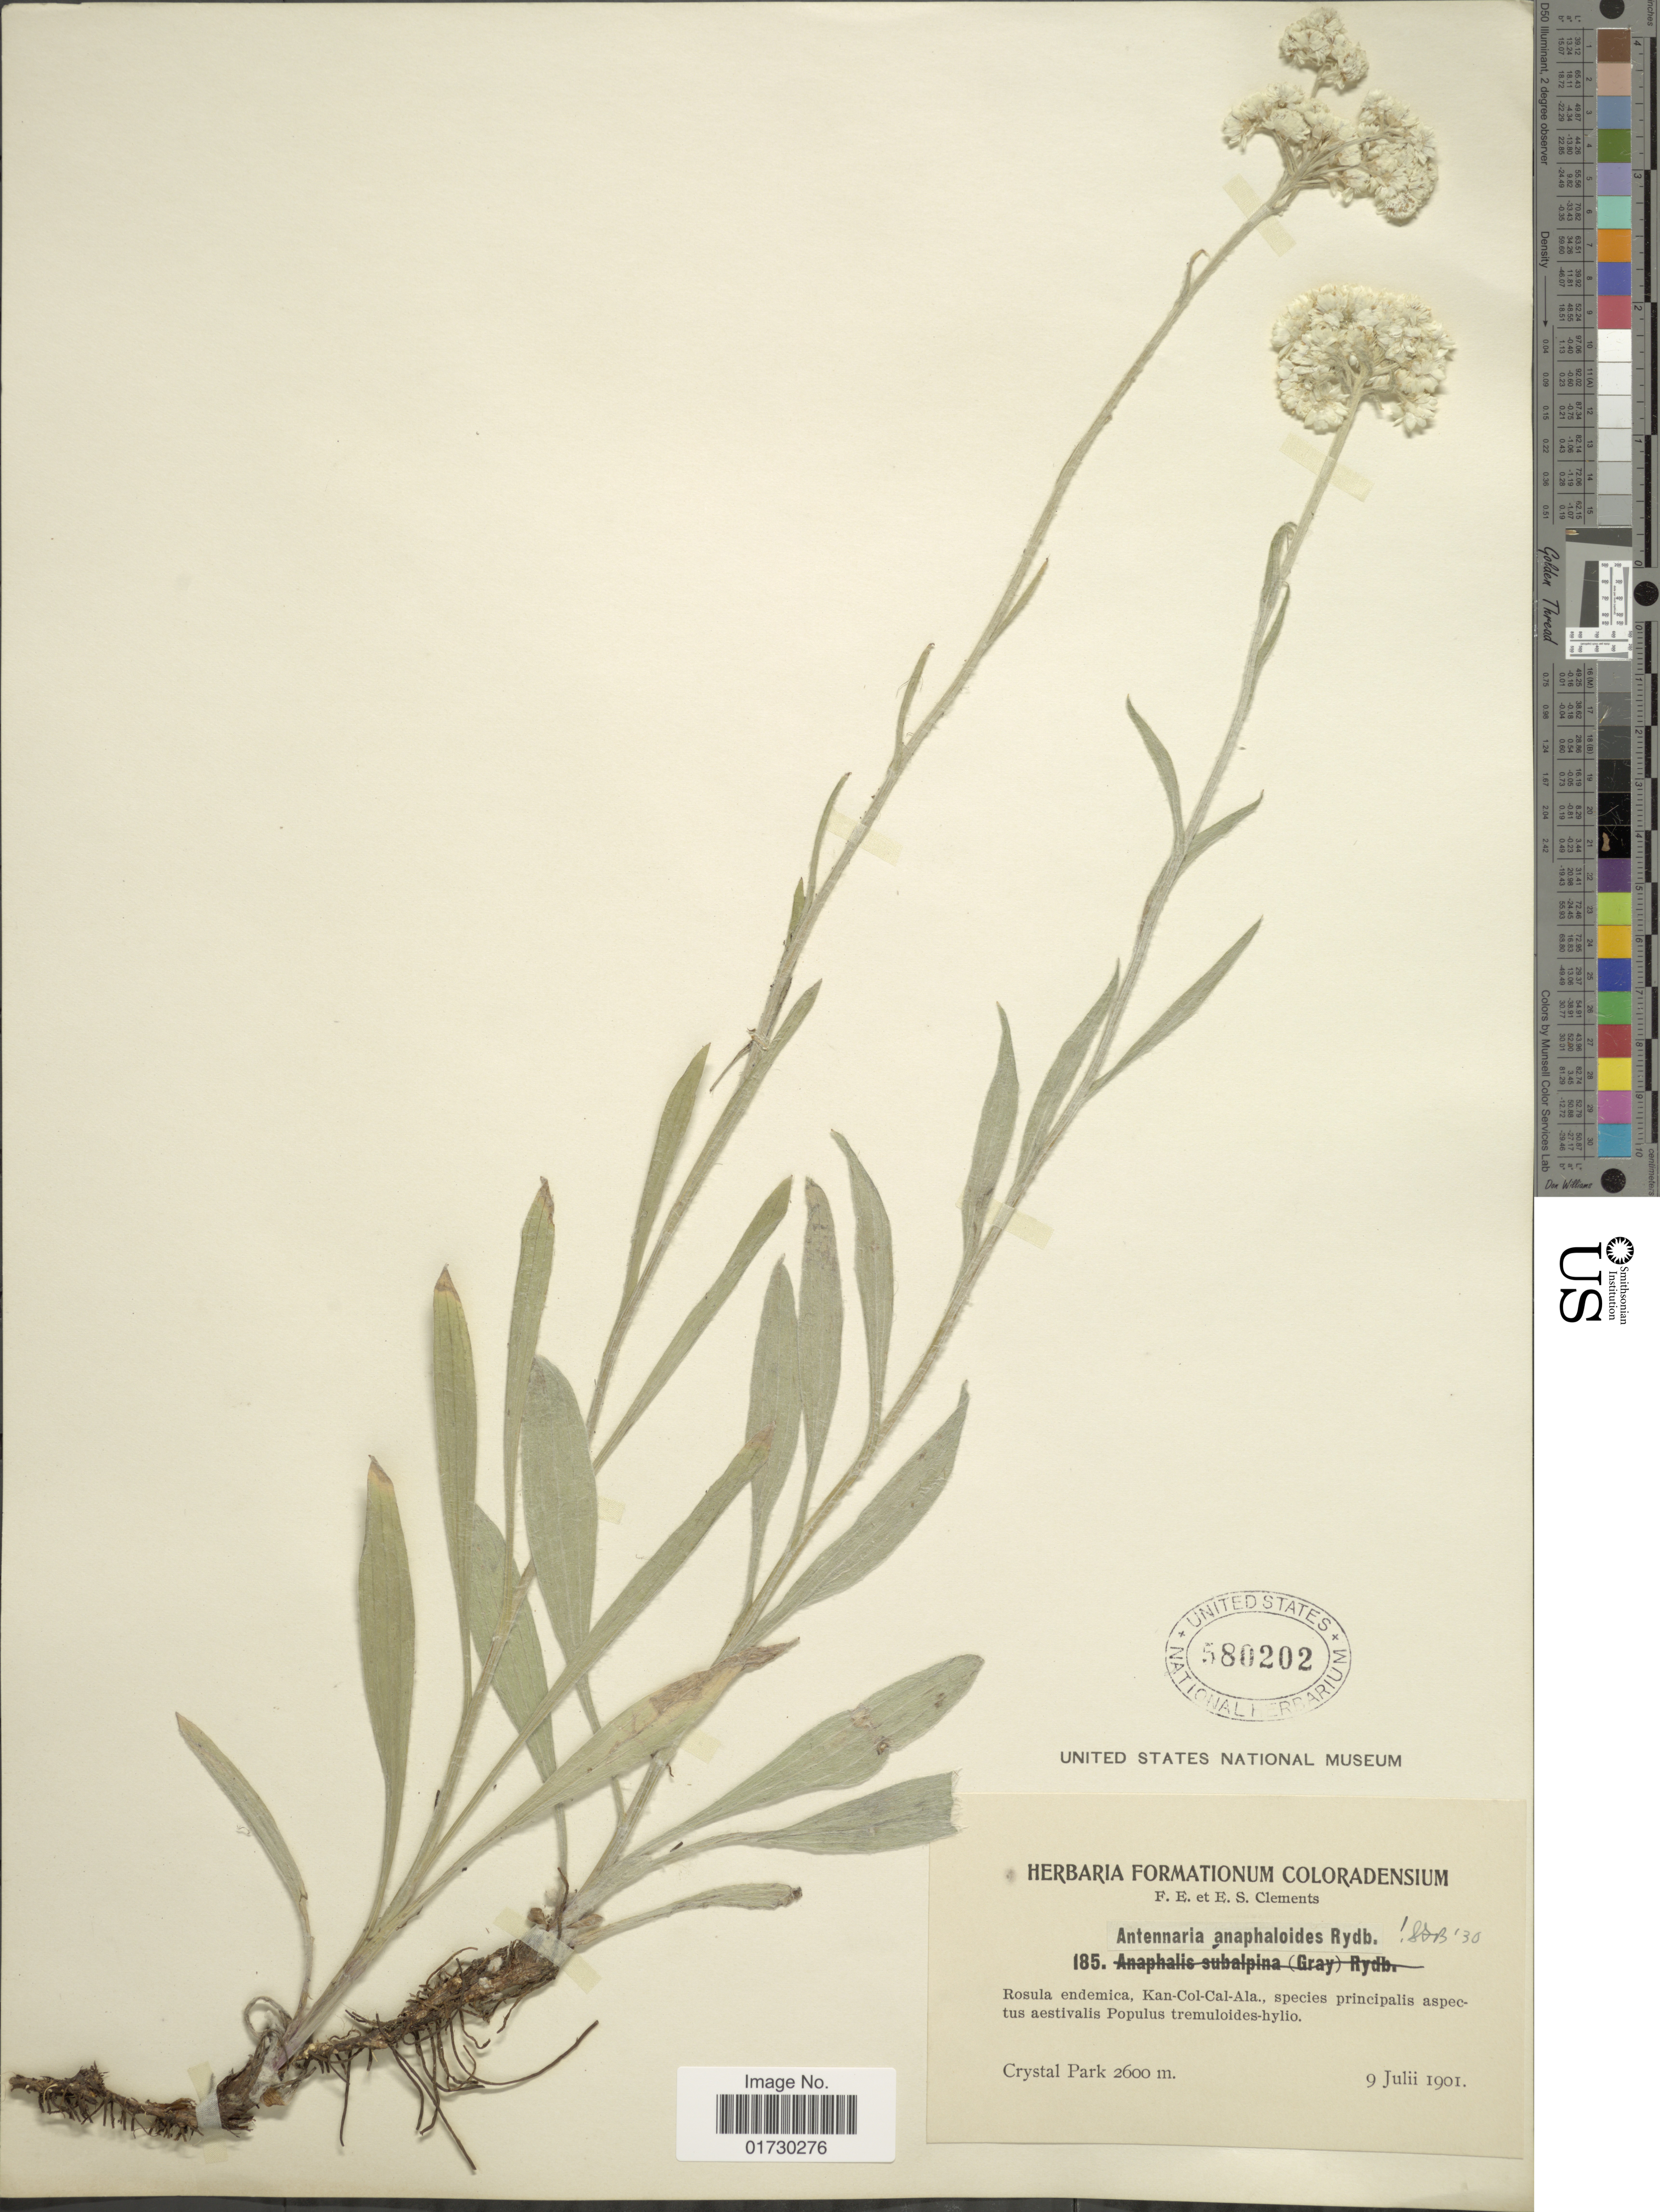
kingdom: Plantae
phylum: Tracheophyta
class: Magnoliopsida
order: Asterales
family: Asteraceae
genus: Antennaria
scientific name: Antennaria anaphaloides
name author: Rydb.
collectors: F. E. Clements & E. S. Clements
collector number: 185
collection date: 1901-07-09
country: United States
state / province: Colorado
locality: Rosula endemica, Kan-Col-Cal-Ala., Crystal Park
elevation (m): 2600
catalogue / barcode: US 580202